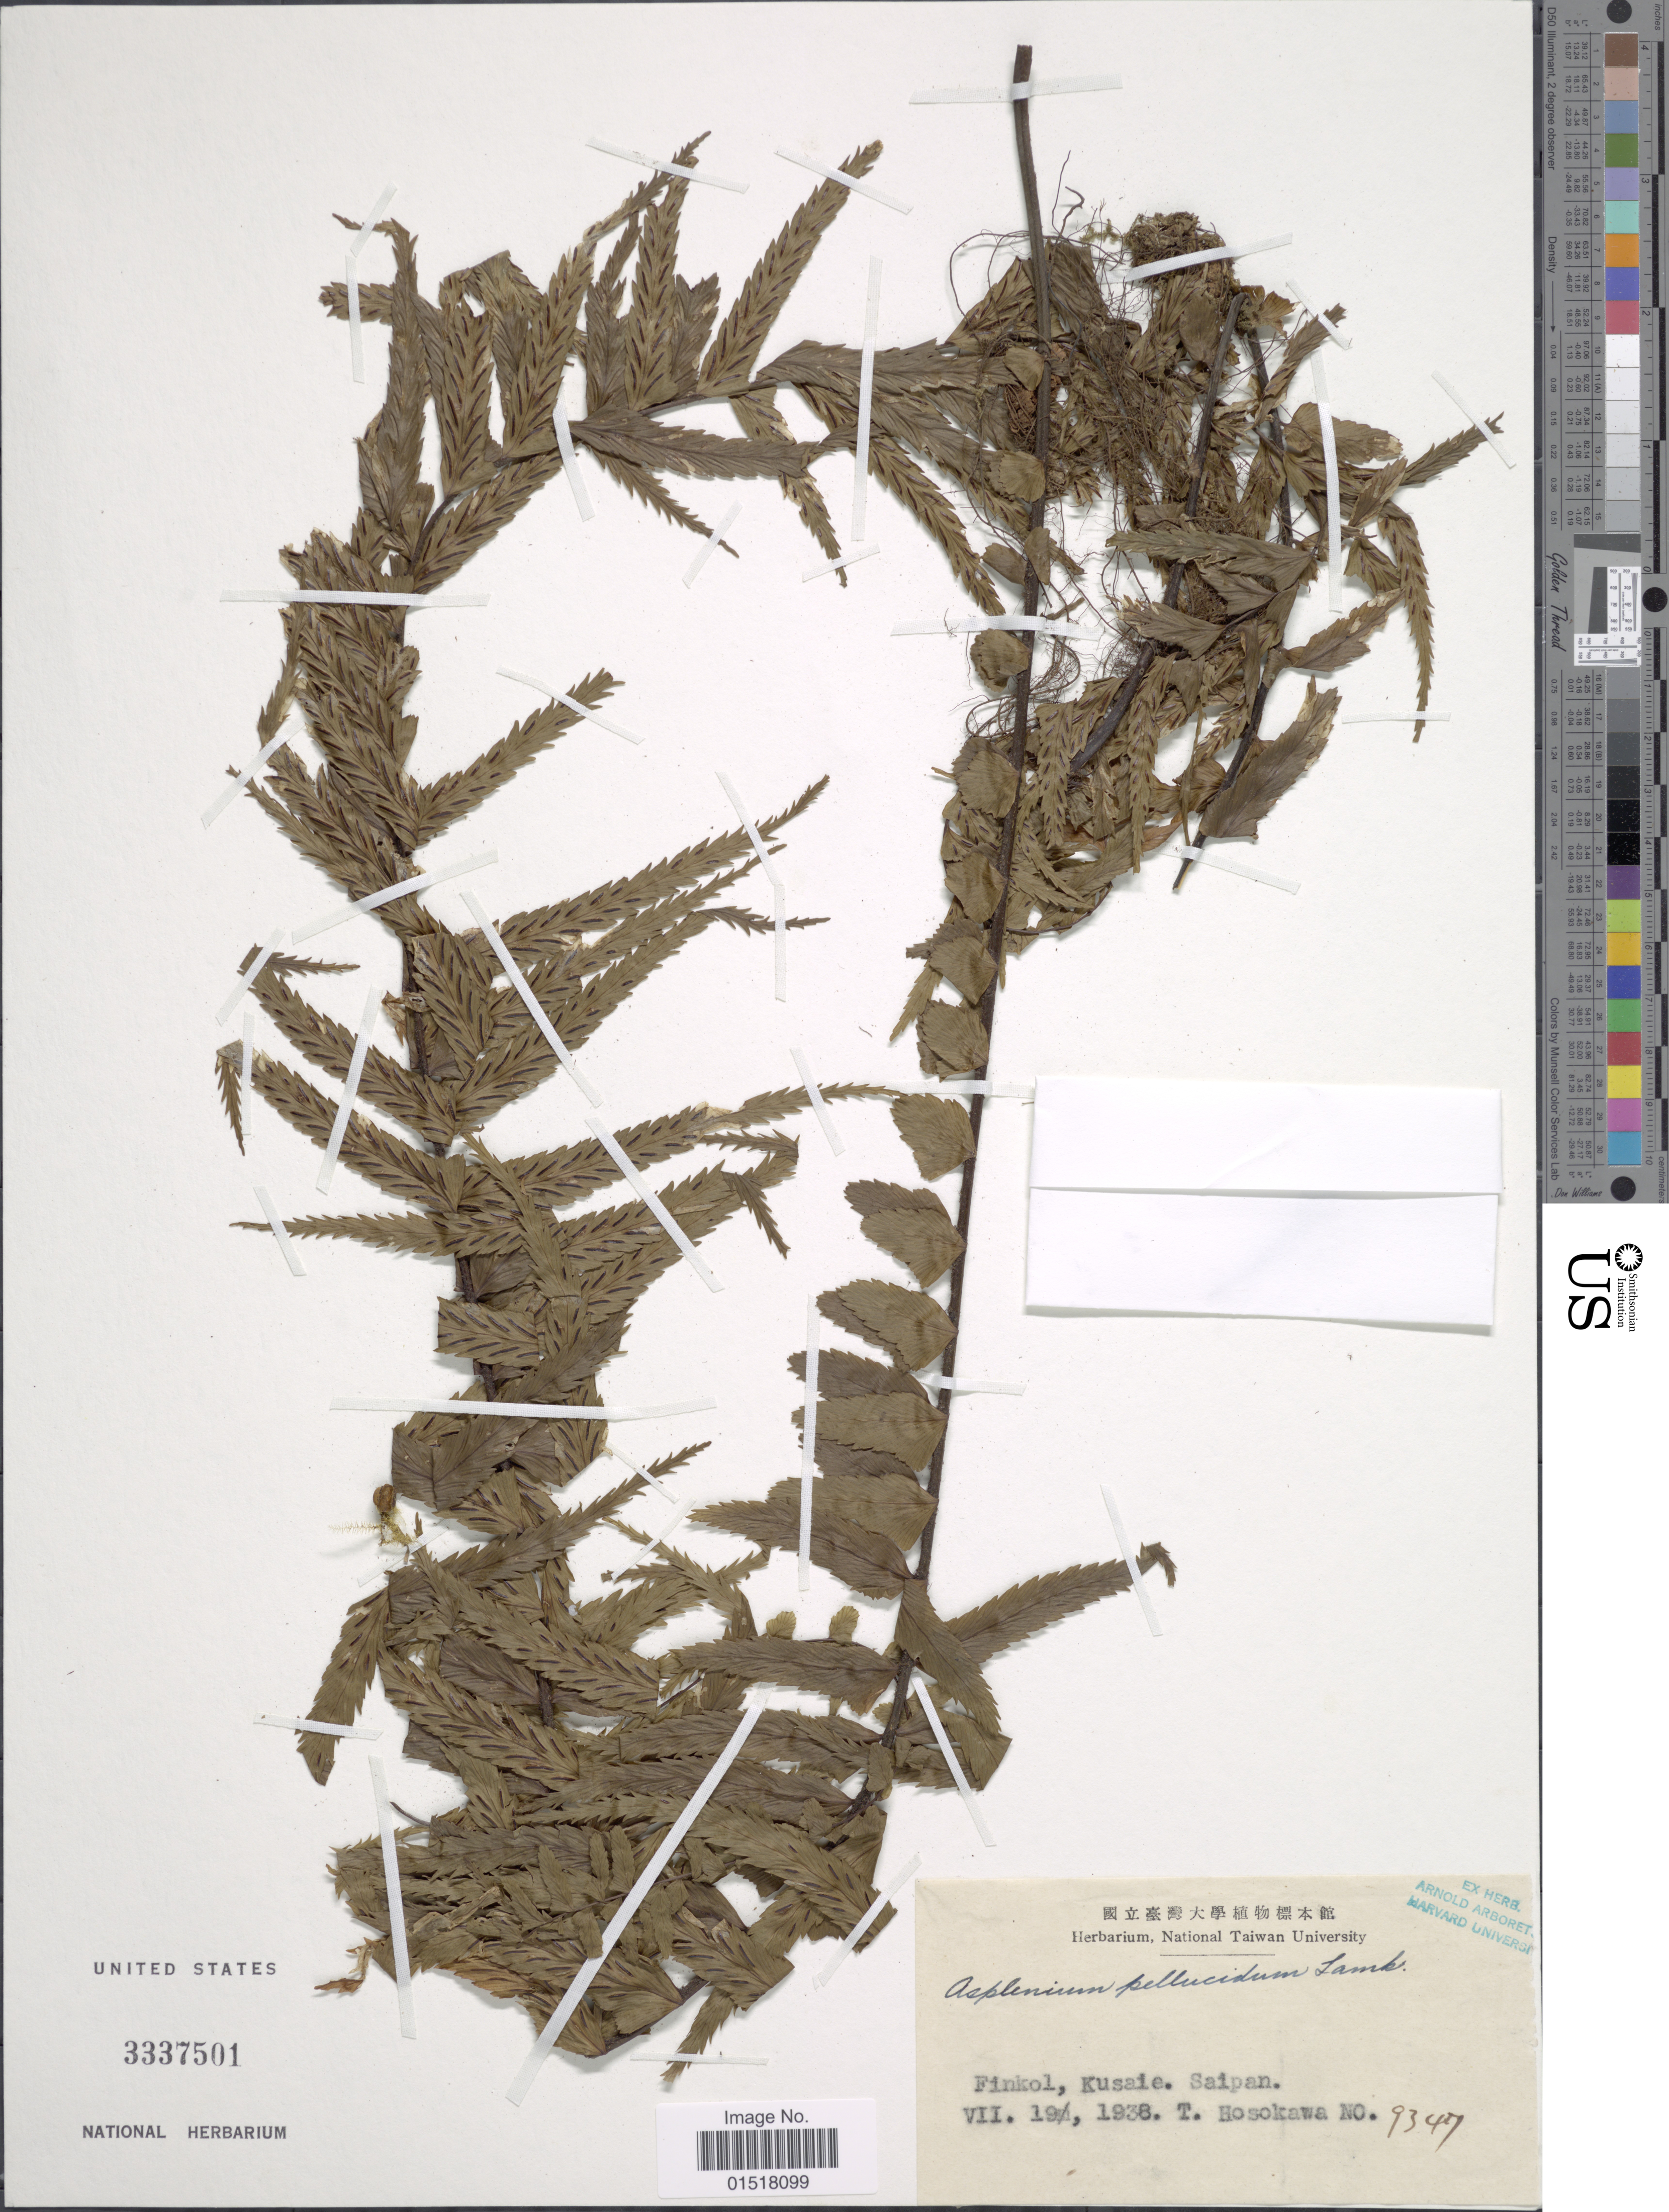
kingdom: Plantae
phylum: Tracheophyta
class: Polypodiopsida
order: Polypodiales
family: Aspleniaceae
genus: Asplenium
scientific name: Asplenium pellucidum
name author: Lam.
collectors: T. Hosakawa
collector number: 9347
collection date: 1938-07-19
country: Northern Mariana Islands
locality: Finkol, Kusaie. Saipan.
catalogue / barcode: US 3337501